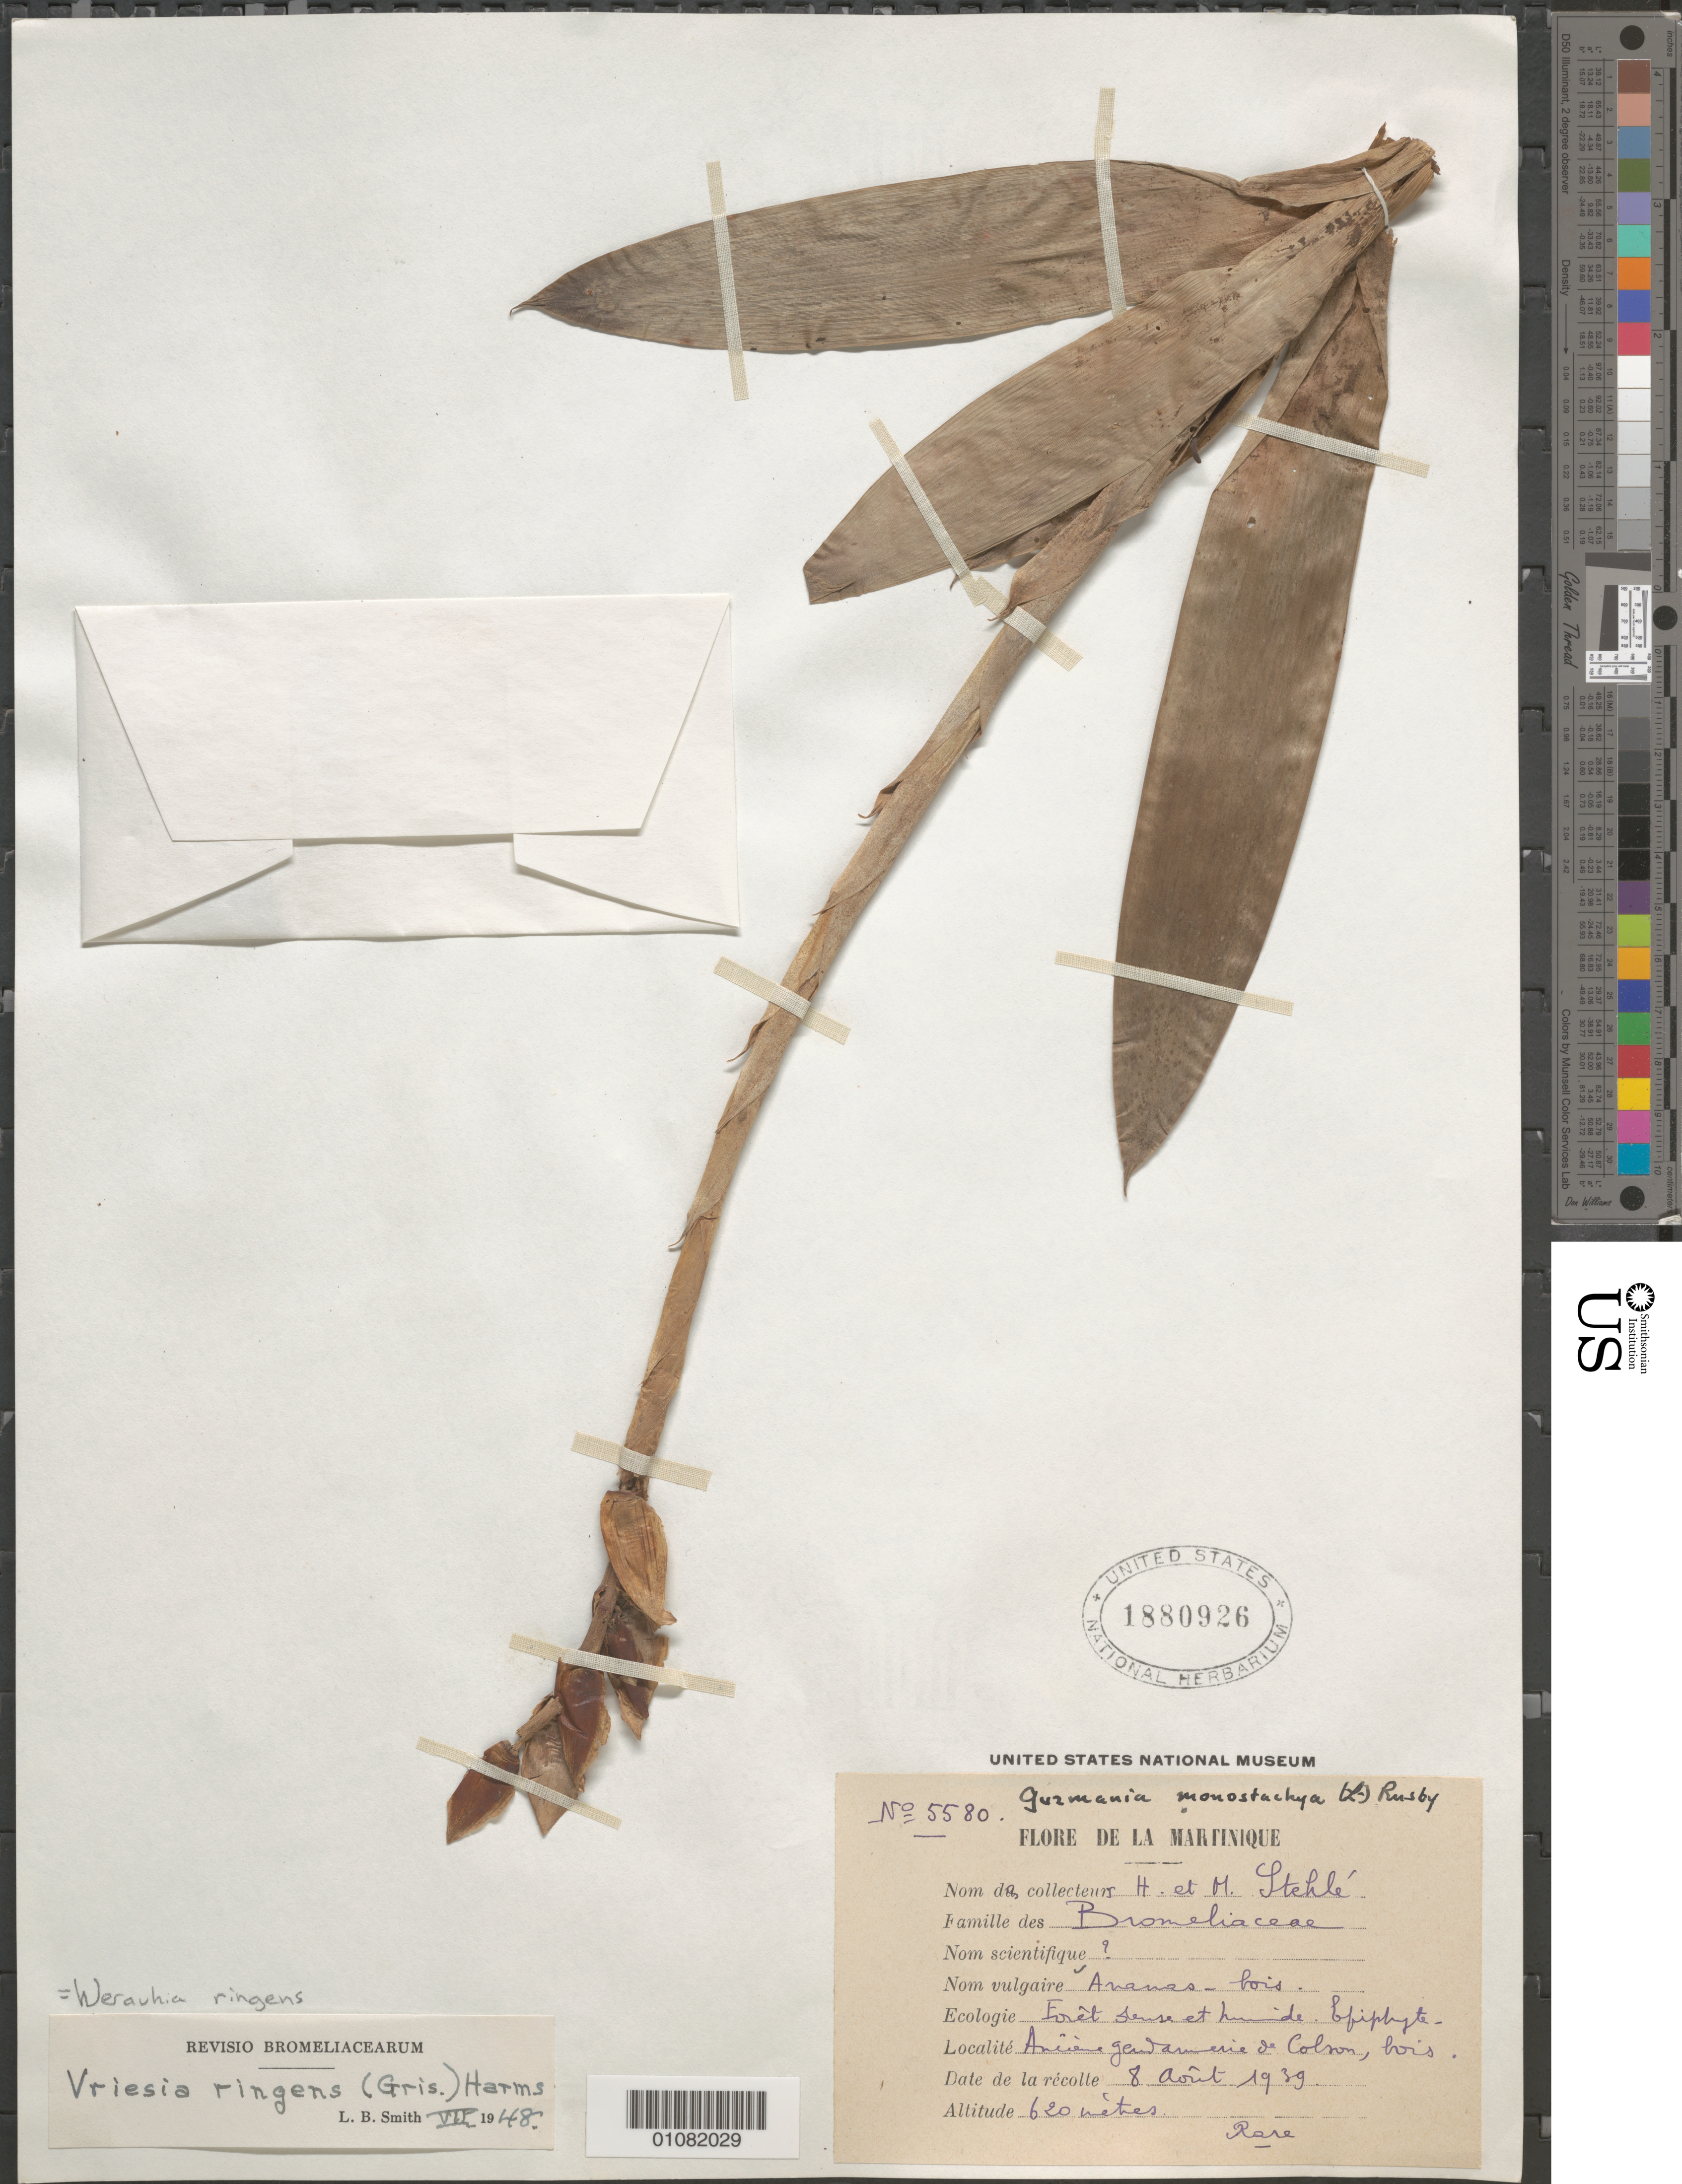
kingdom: Plantae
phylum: Tracheophyta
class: Liliopsida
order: Poales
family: Bromeliaceae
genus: Vriesea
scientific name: Vriesea ringens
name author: (Griseb.) Harms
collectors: H. Stehlé & M. Stehlé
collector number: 5580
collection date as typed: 08 Aug 1939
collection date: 1939-08-08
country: Martinique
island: Martinique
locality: Ancienne gendarmerie de Colson, bois.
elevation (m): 620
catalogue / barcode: US 1880926